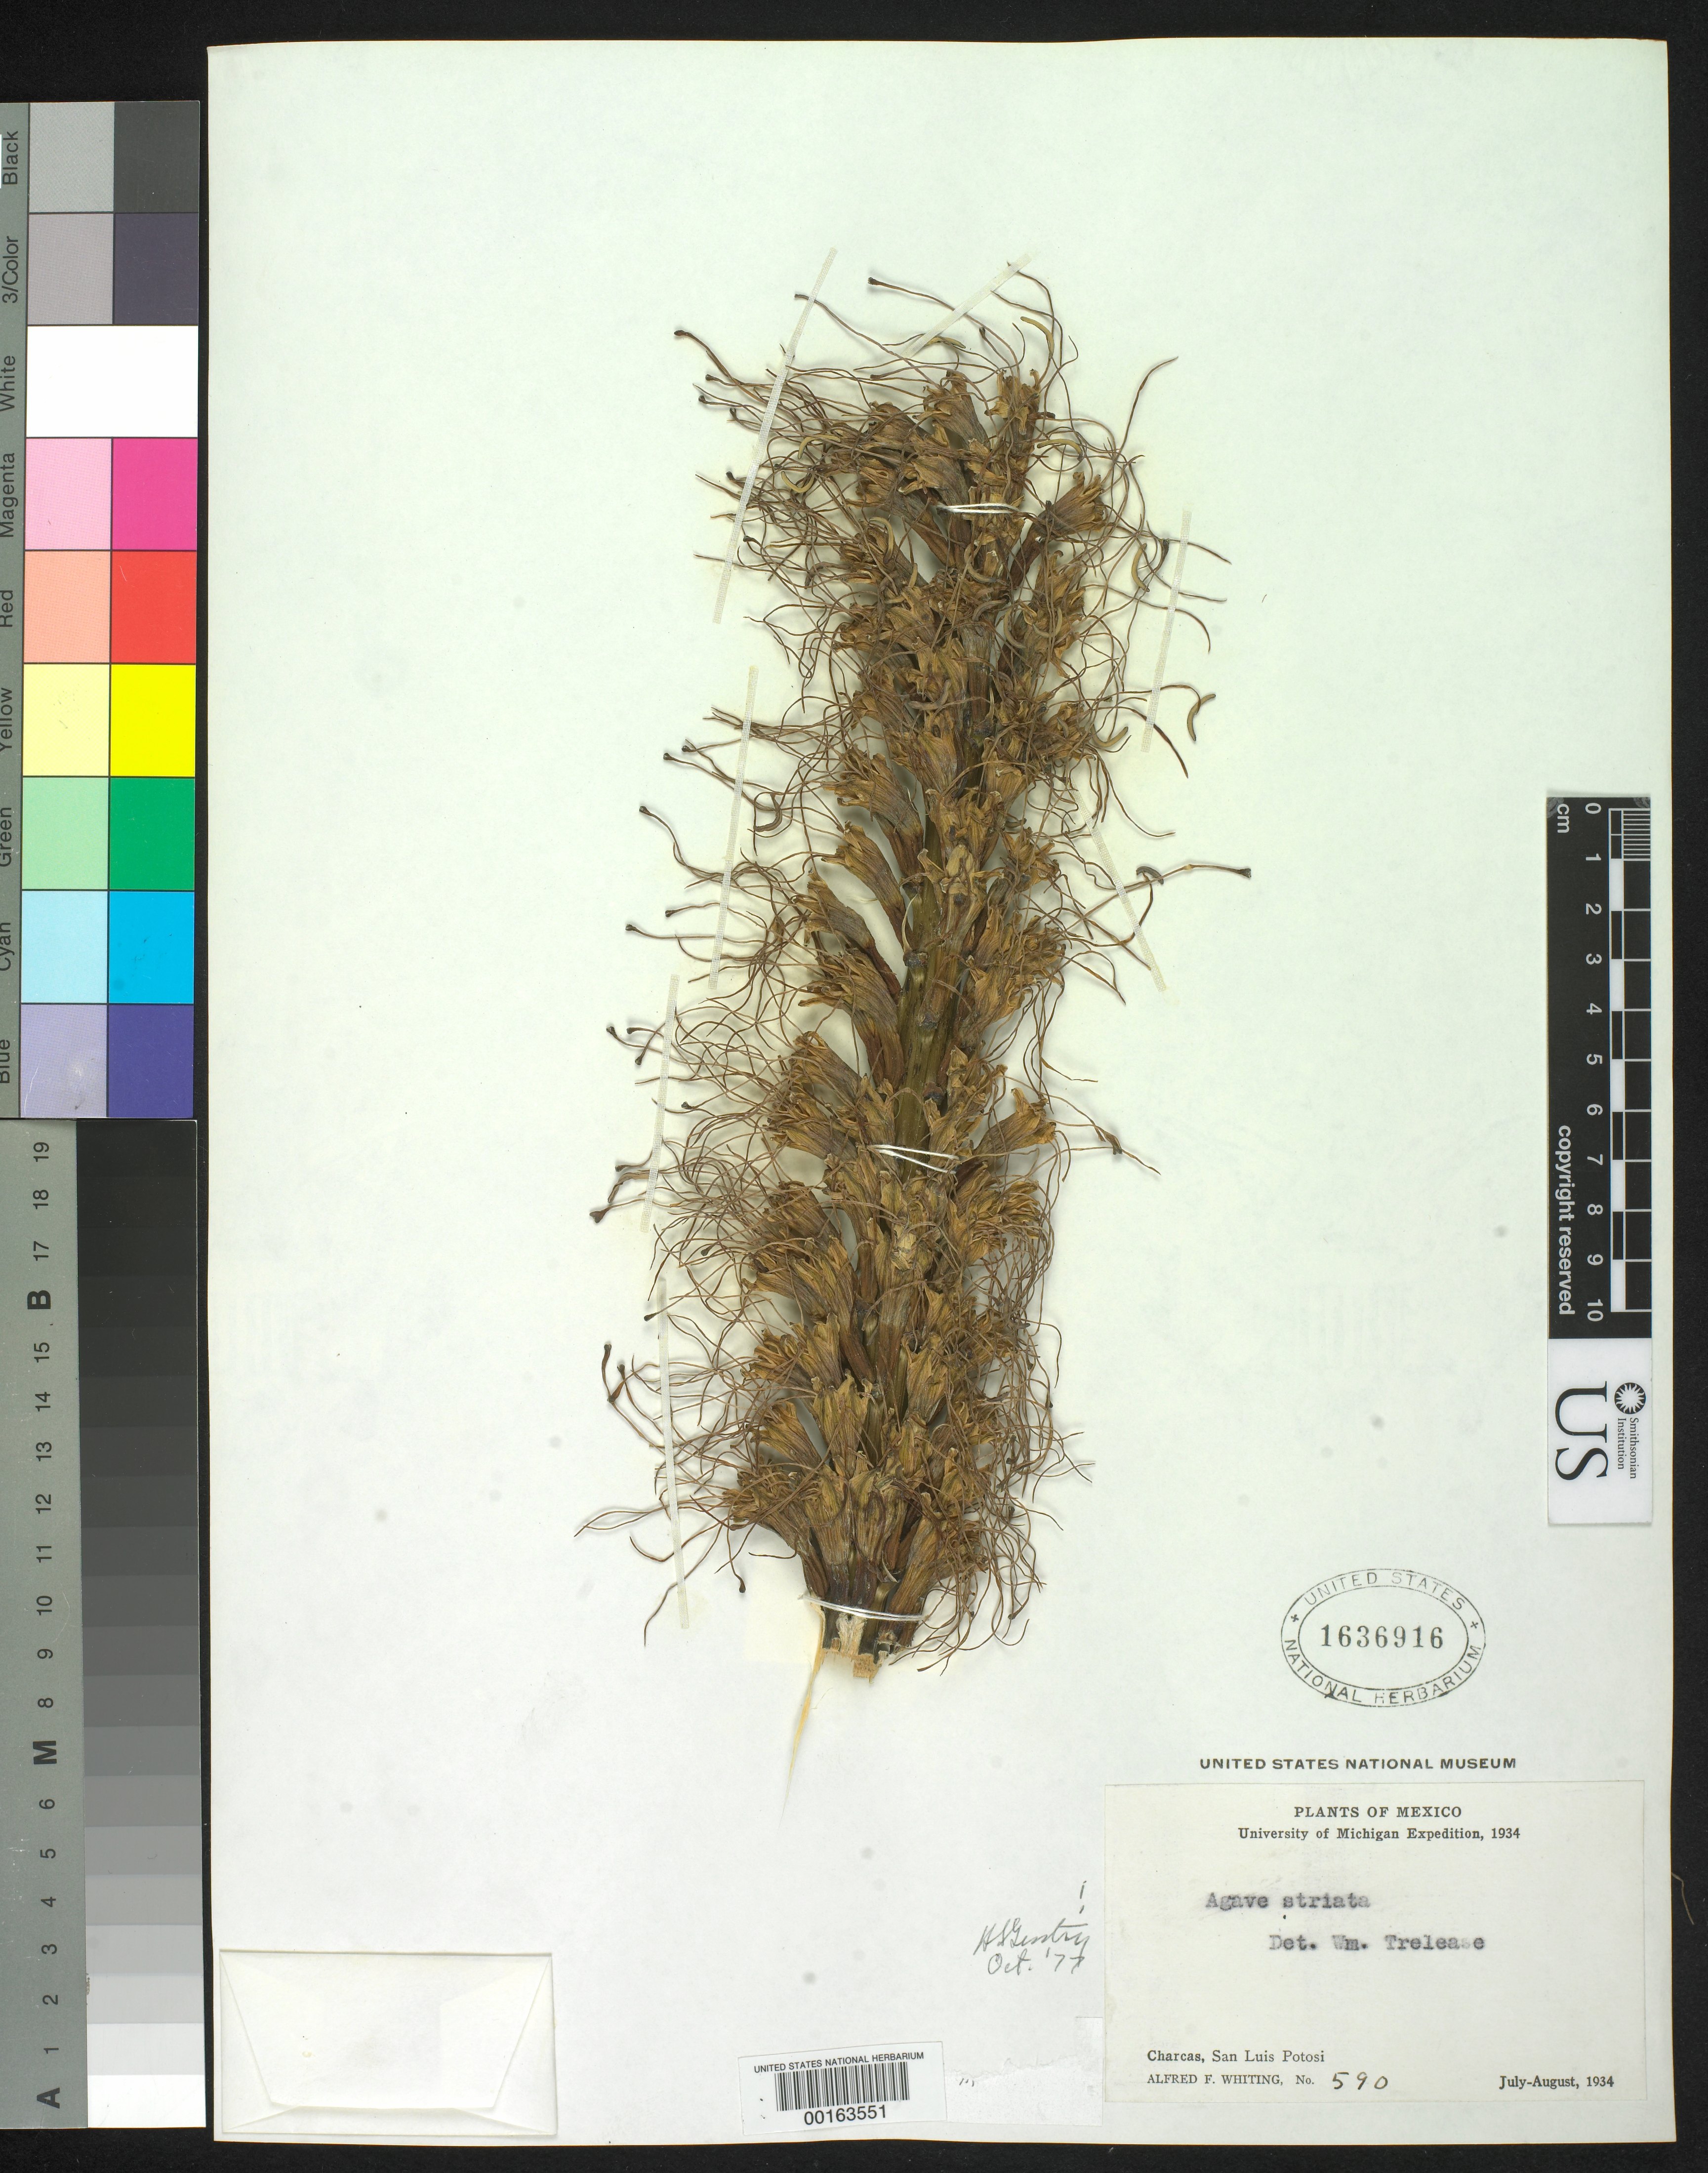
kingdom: Plantae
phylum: Tracheophyta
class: Liliopsida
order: Asparagales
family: Asparagaceae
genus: Agave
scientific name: Agave striata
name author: Zucc.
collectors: A. F. Whiting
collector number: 590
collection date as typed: Jul 1934 to -- Aug 1934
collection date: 1934-07/1934-08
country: Mexico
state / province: San Luis Potosi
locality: Charcas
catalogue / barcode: US 1636916